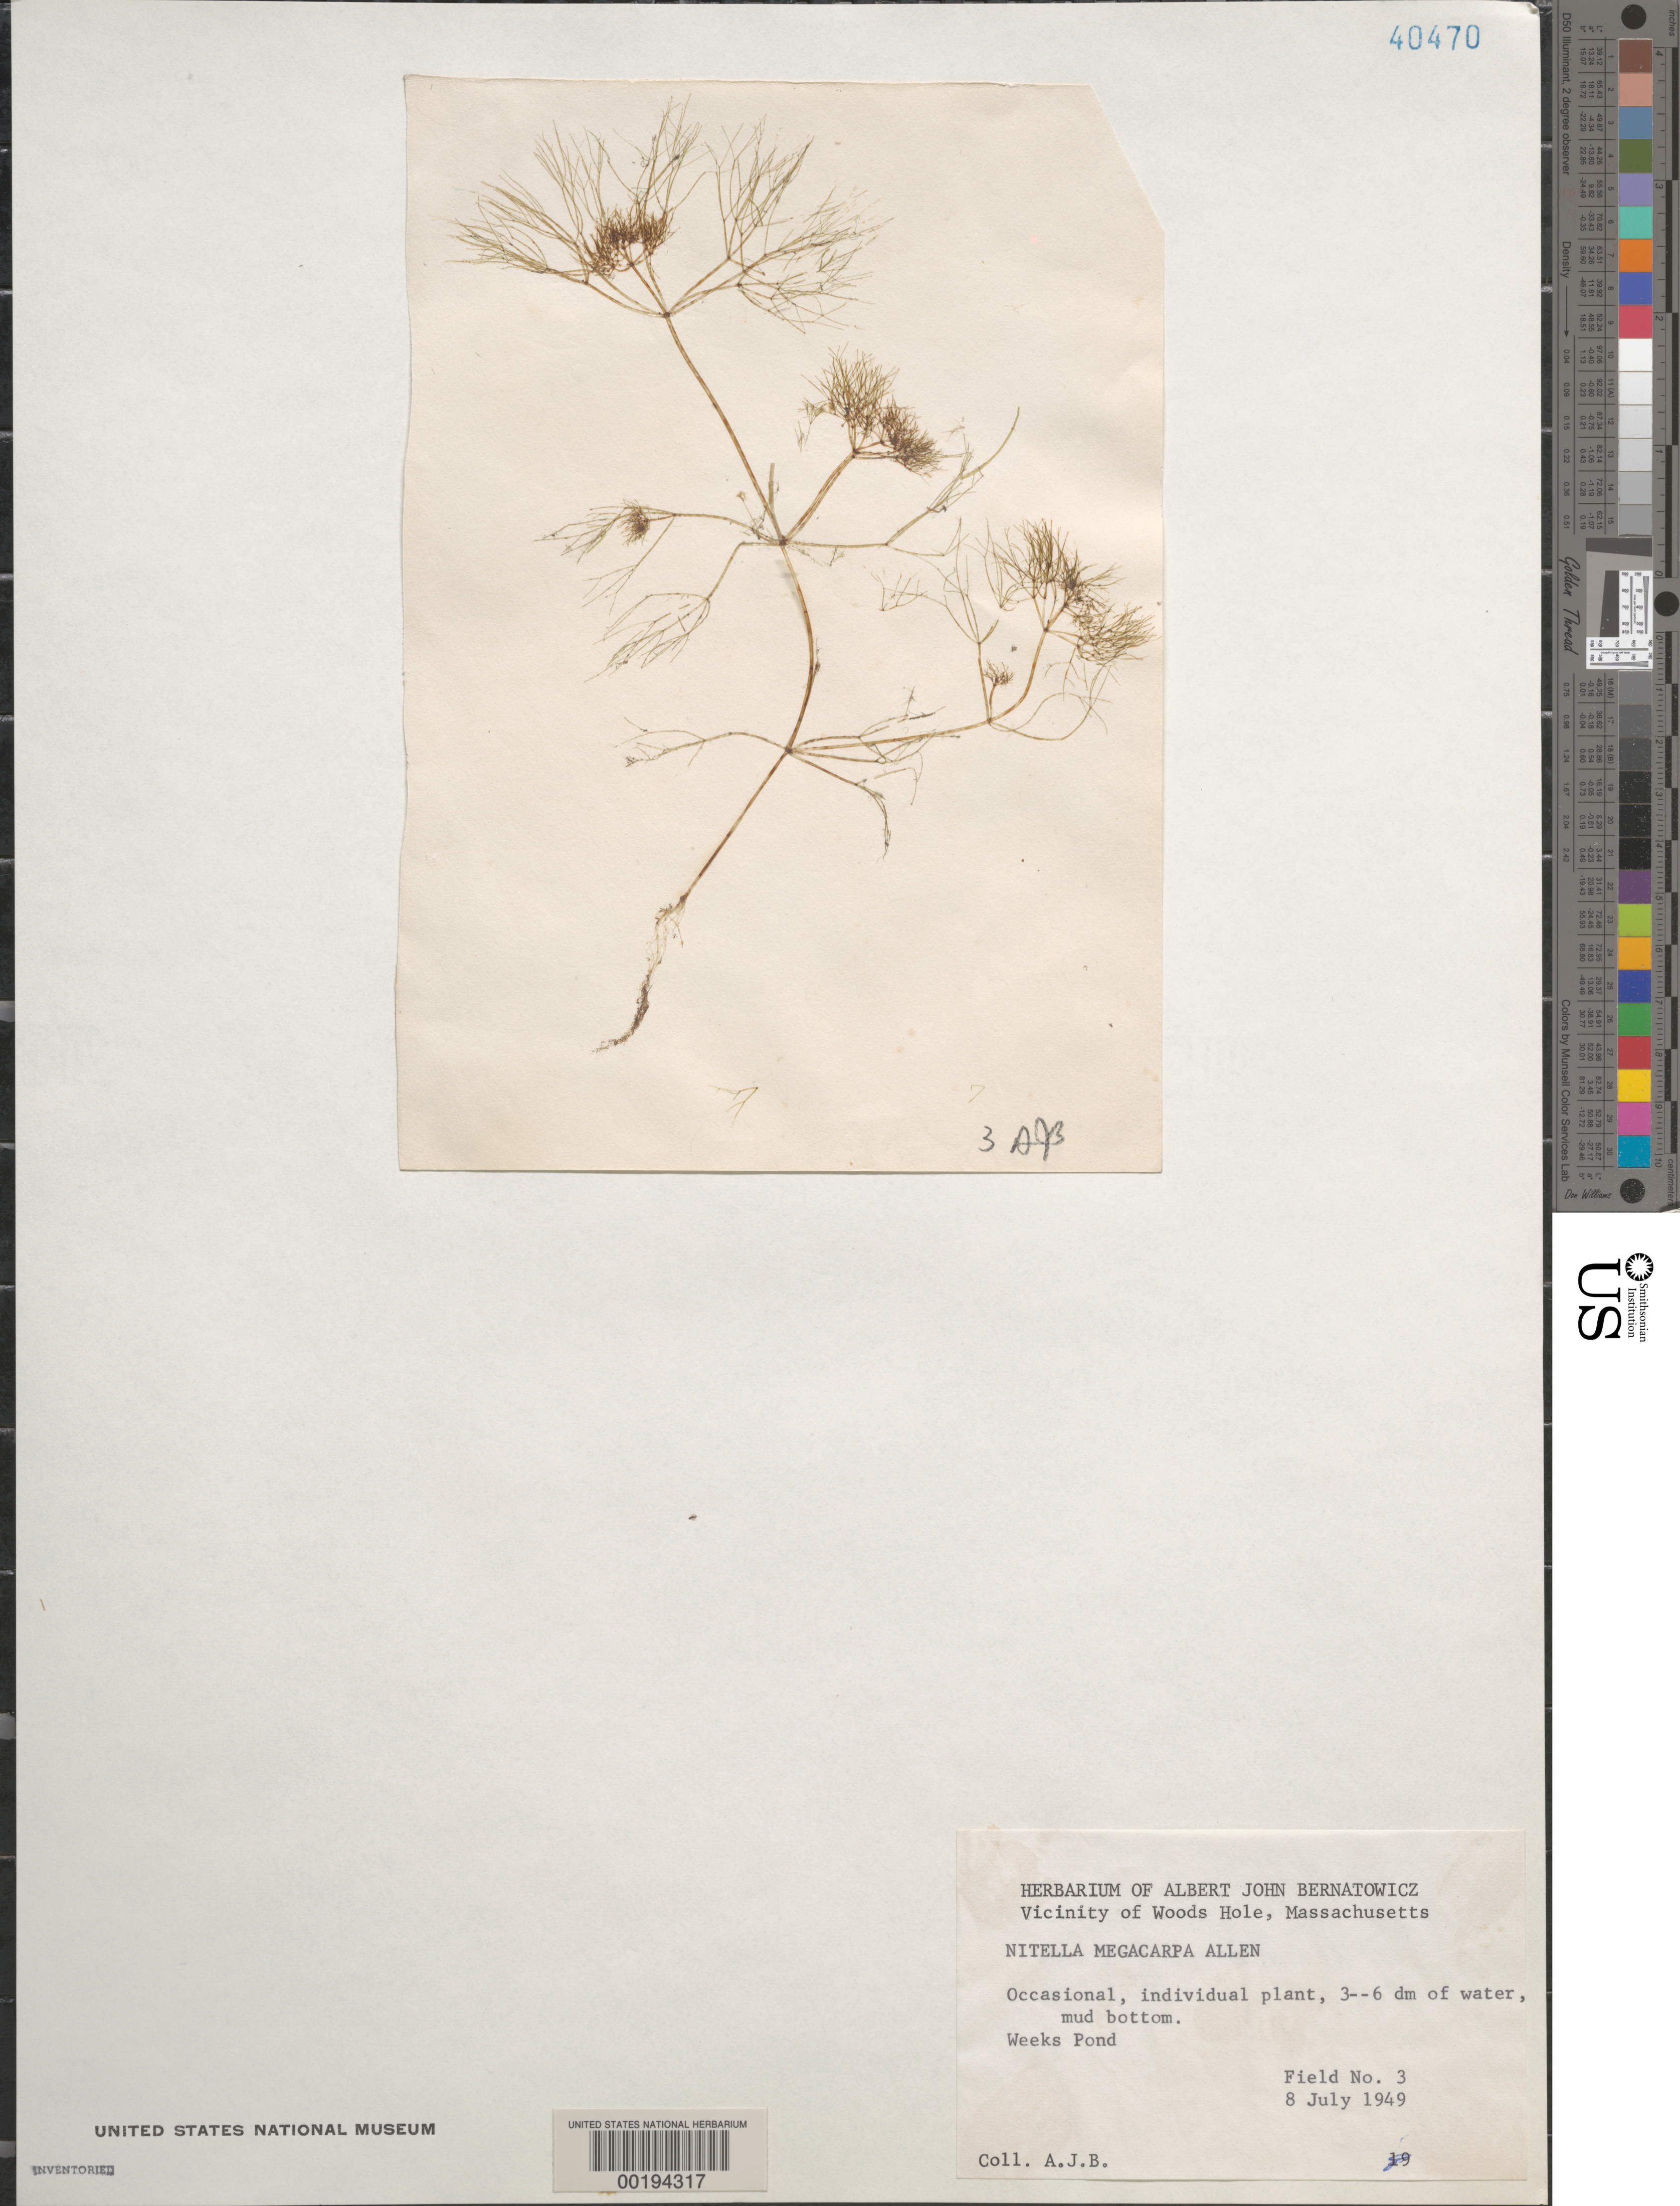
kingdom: Plantae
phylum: Charophyta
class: Charophyceae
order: Charales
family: Characeae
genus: Nitella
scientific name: Nitella megacarpa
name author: Allen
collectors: A. Bernatowicz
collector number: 3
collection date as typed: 08 Jul 1949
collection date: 1949-07-08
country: United States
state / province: Massachusetts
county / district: Barnstable County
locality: Weeks Pond, Woods Hole area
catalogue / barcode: US 40470